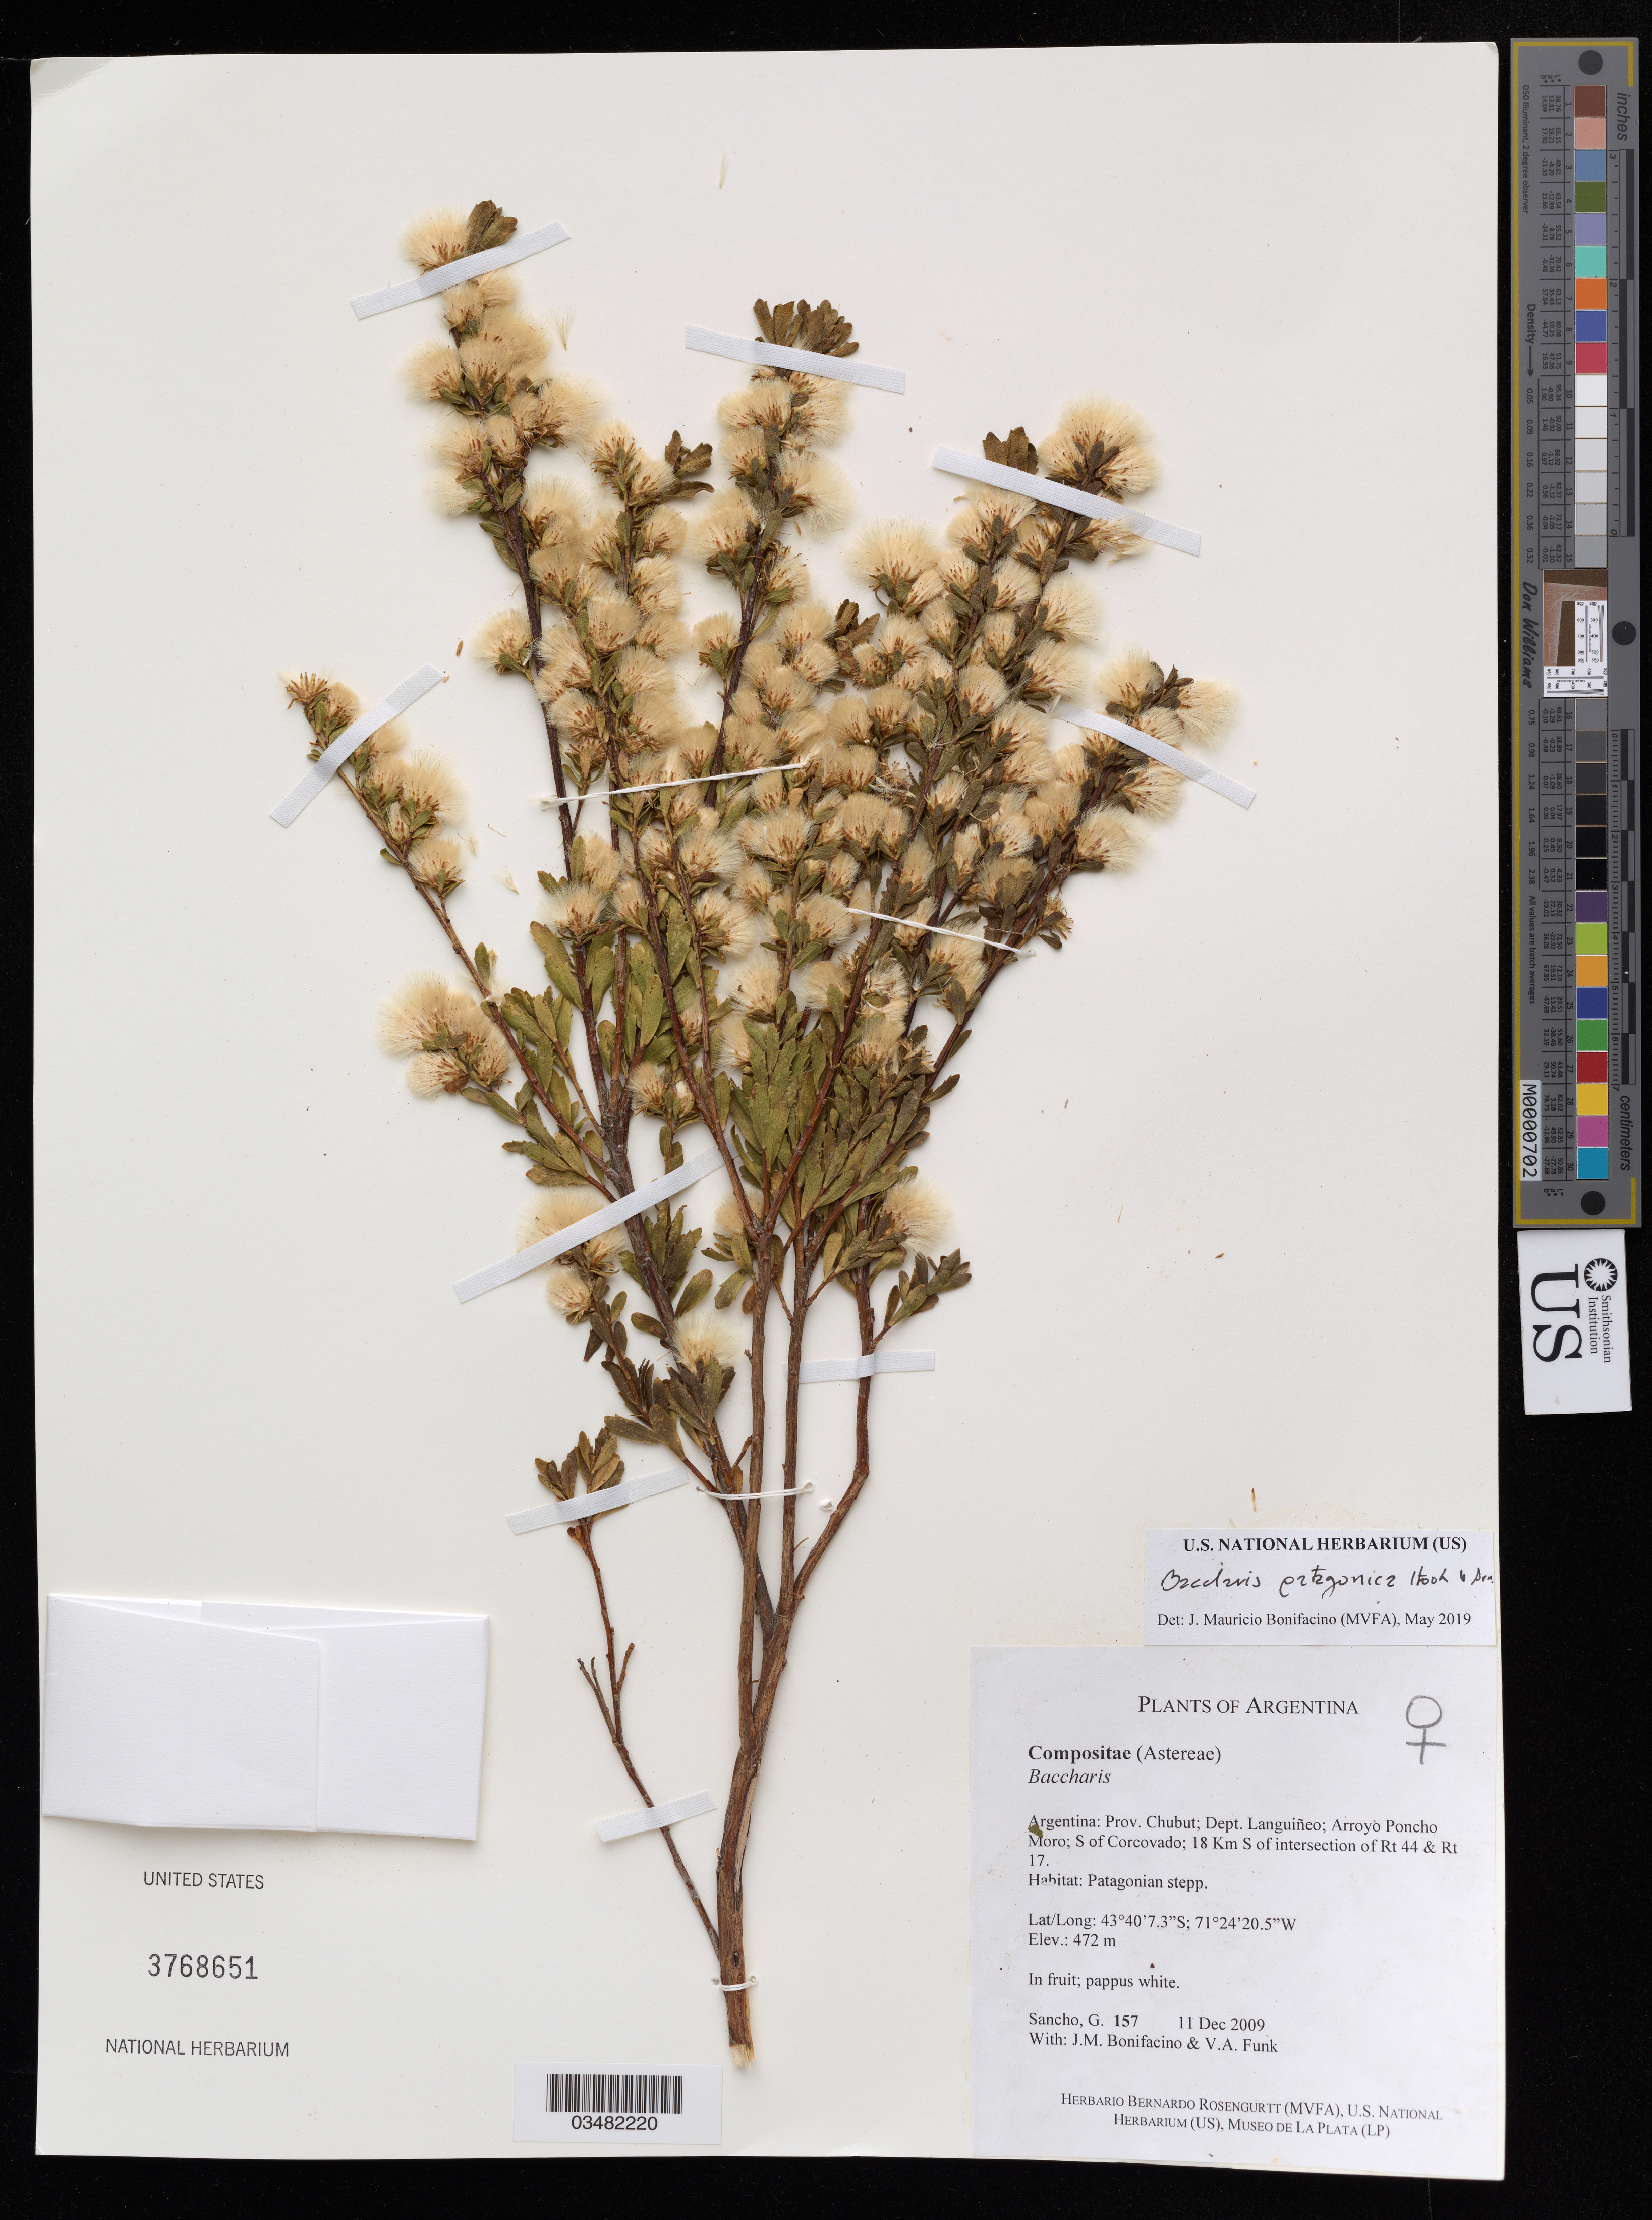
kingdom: Plantae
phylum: Tracheophyta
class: Magnoliopsida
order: Asterales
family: Asteraceae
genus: Baccharis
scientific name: Baccharis patagonica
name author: Hook. & Arn.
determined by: Bonifacino, José Mauricio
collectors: G. Sancho, M. Bonifacino & V. Funk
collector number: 157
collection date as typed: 11 Dec 2009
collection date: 2009-12-11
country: Argentina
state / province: Chubut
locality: Dept. Languiñeo; 8 Km W of Corcovado.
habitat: Patagonian stepp.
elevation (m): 360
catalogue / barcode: US 3768651